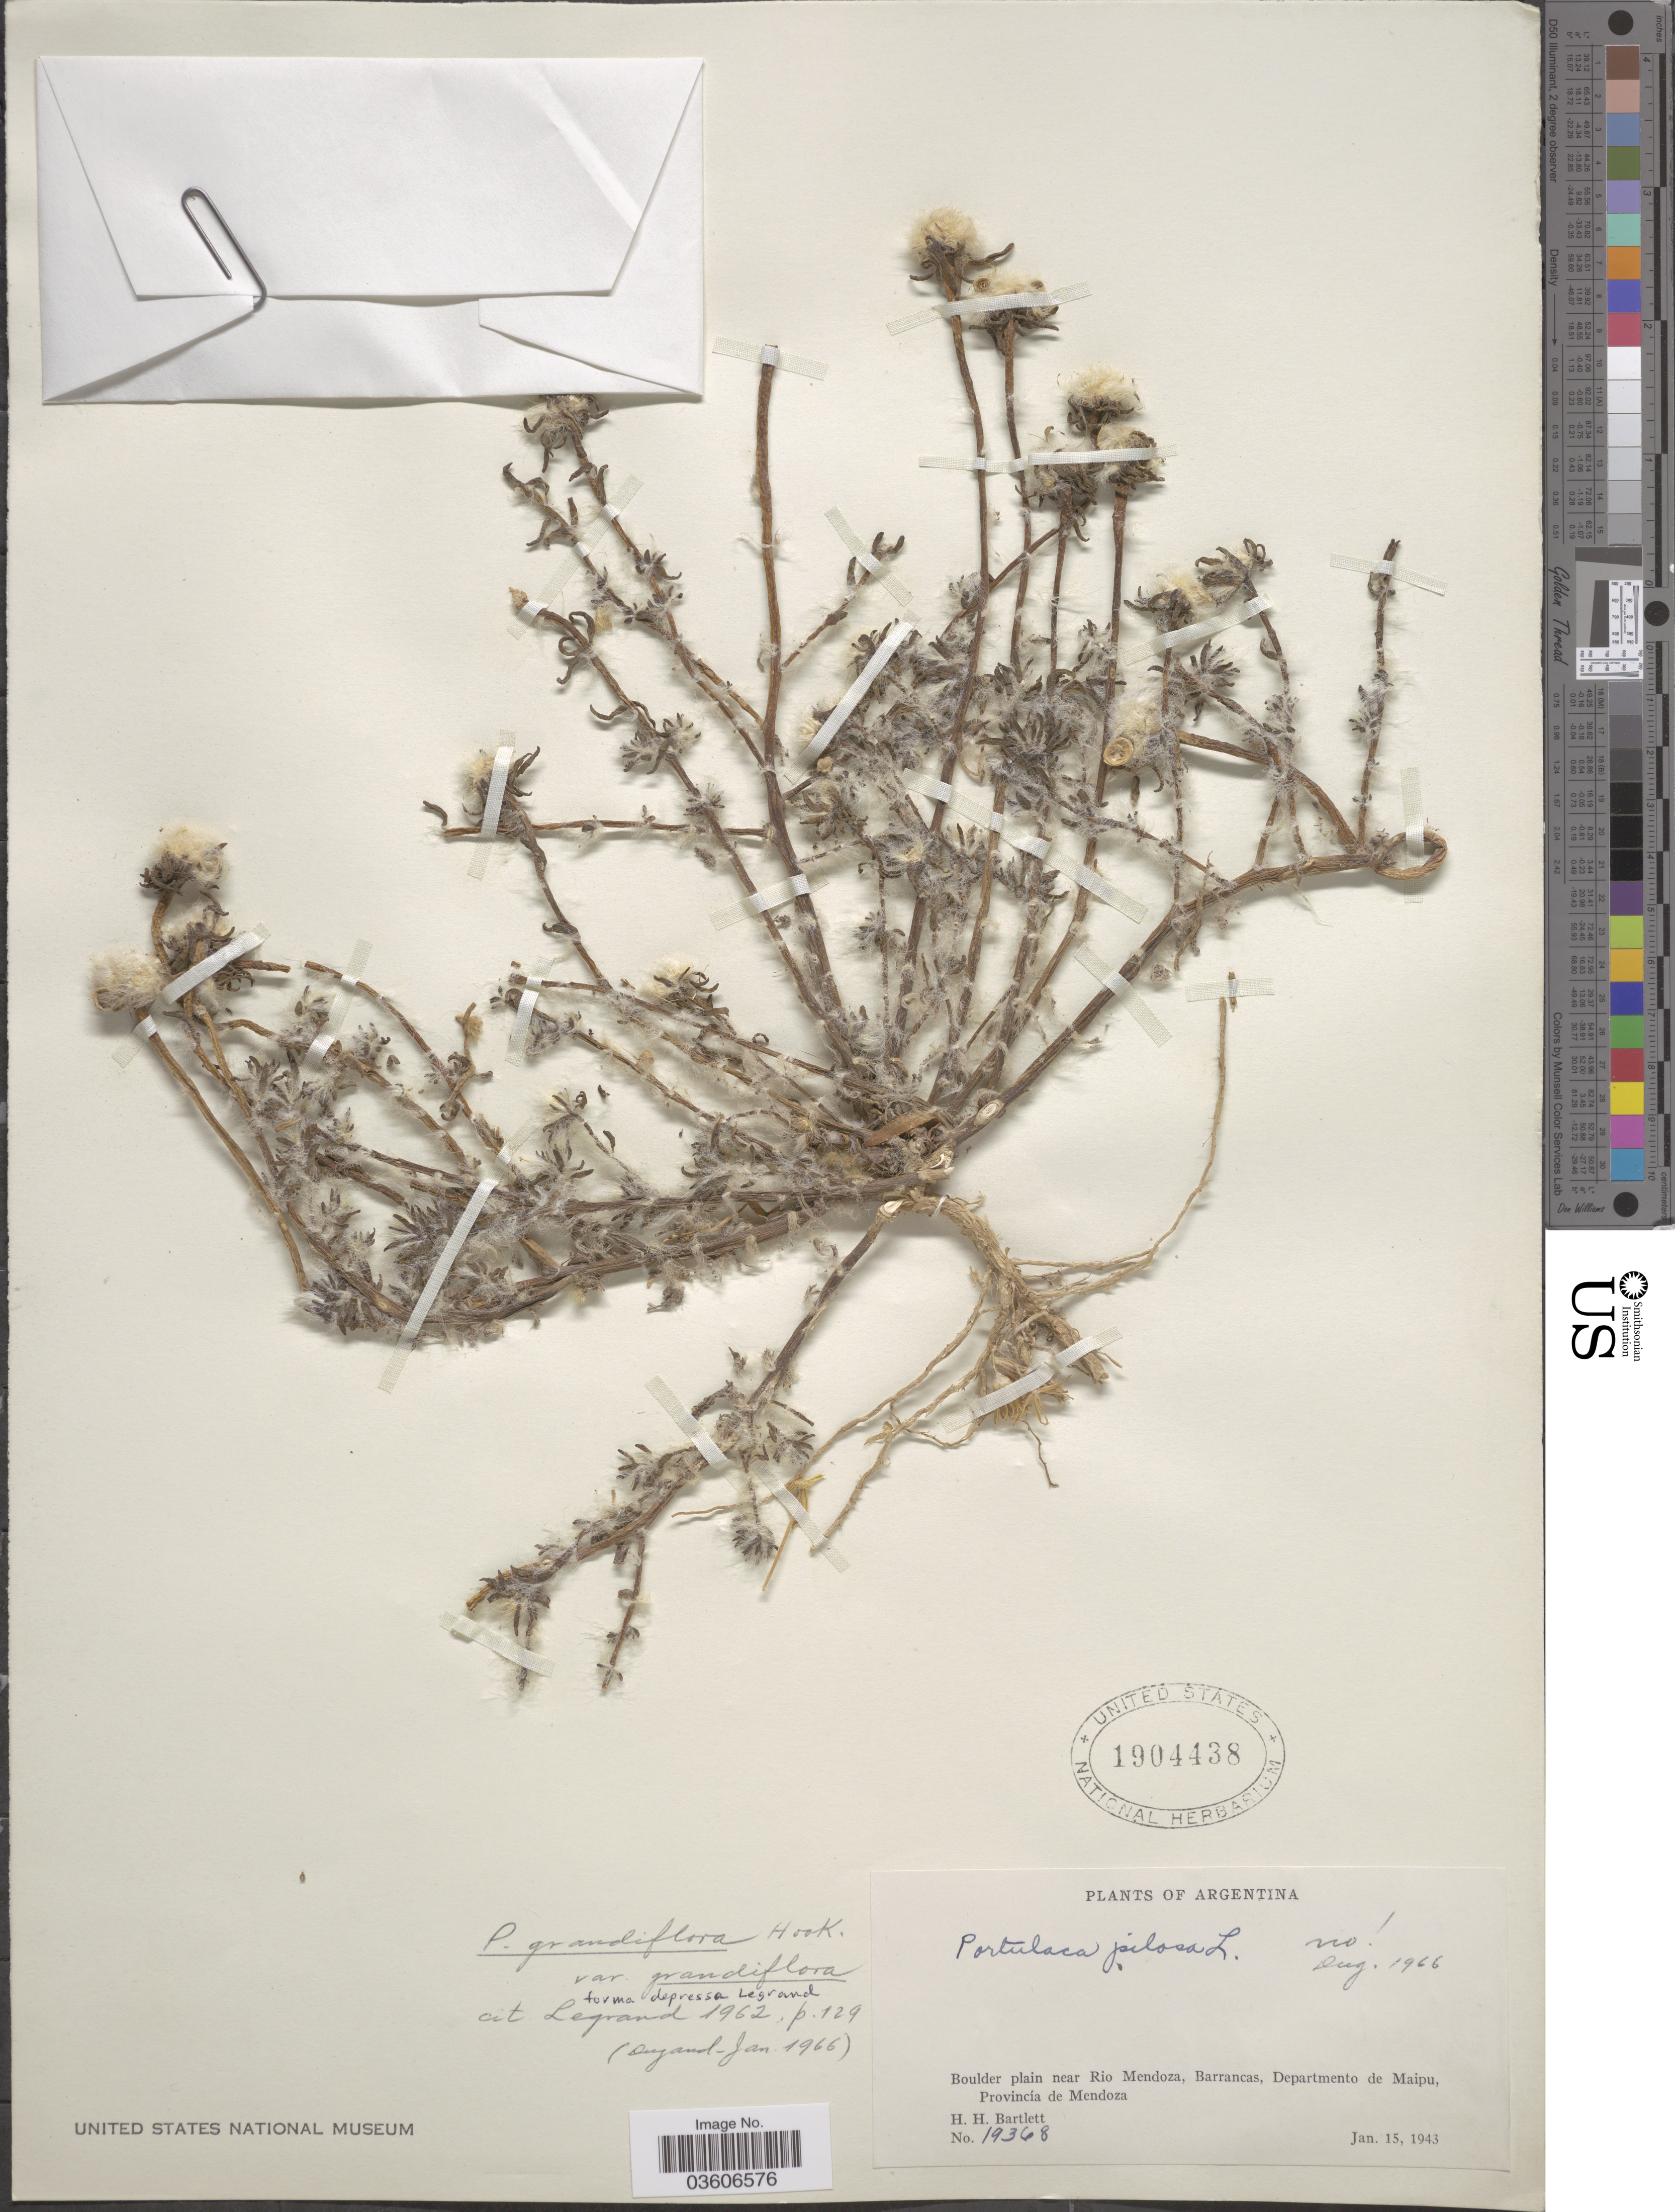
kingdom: Plantae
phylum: Tracheophyta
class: Magnoliopsida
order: Caryophyllales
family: Portulacaceae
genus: Portulaca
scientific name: Portulaca grandiflora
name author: Hook.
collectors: H. H. Bartlett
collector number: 19368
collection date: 1943-01-15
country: Argentina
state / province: Mendoza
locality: Boulder plain near Rio Mendoza, Barrancas, Departamento de Maipu.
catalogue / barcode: US 1904438